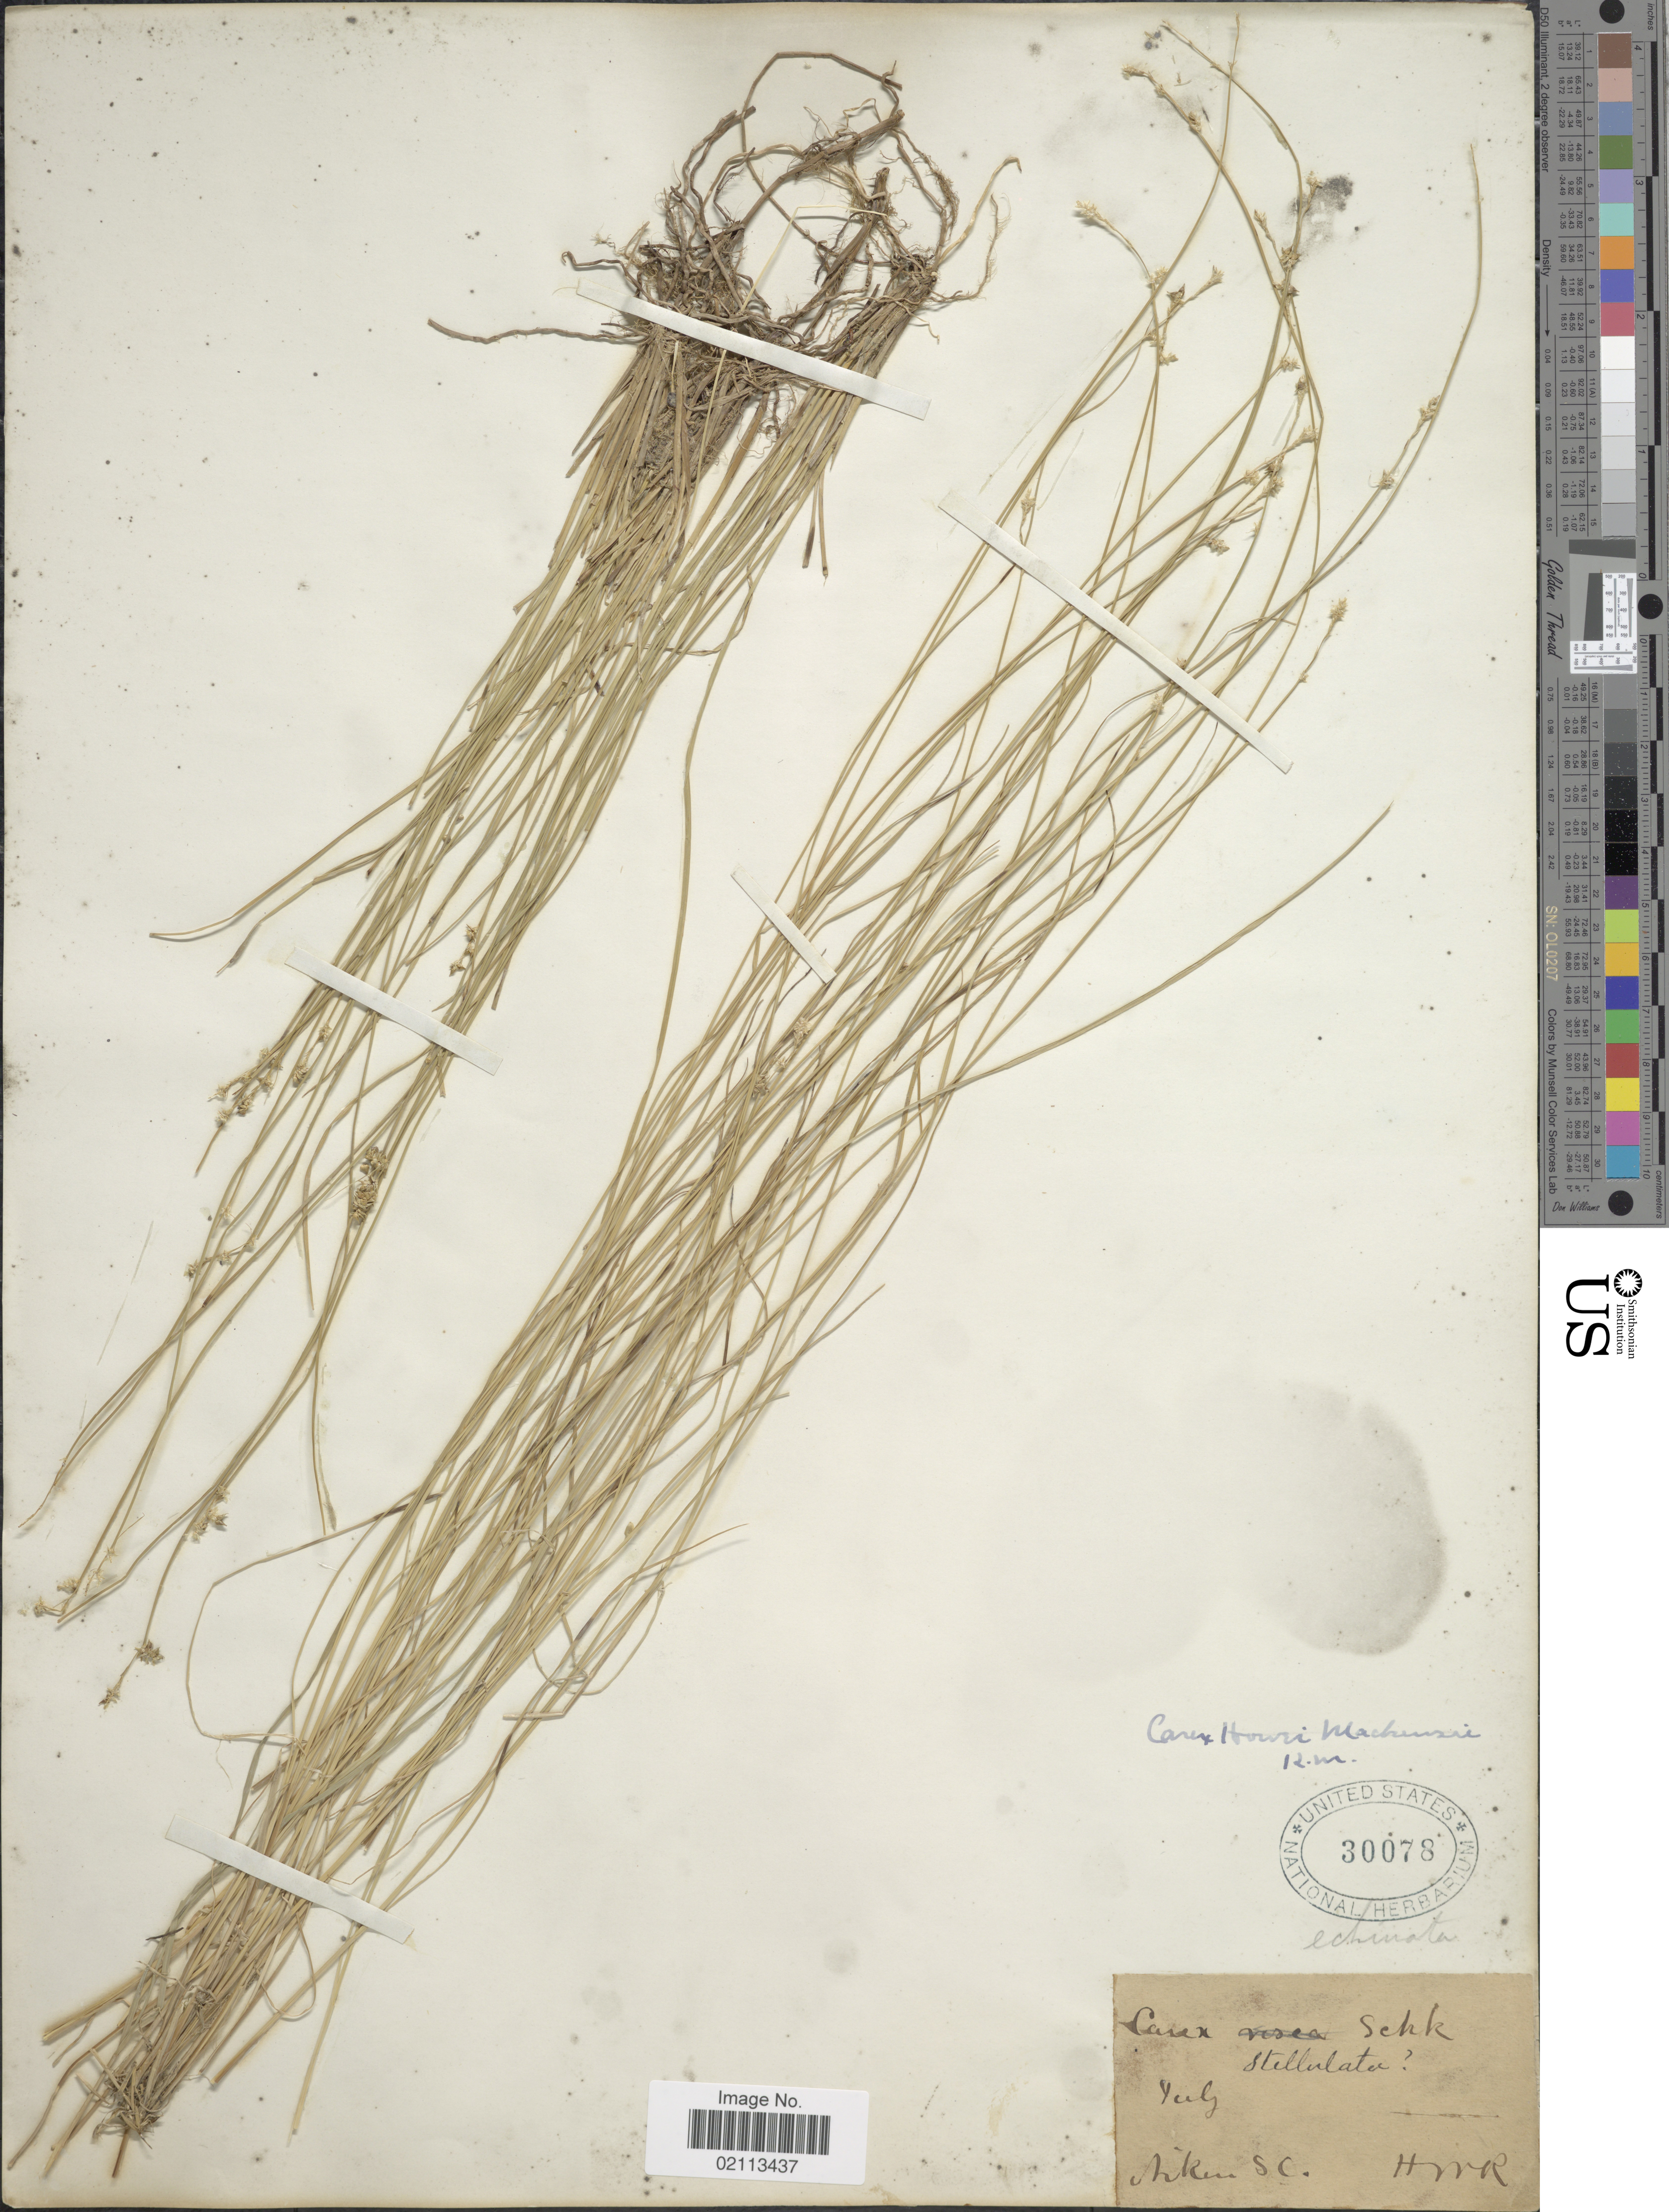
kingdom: Plantae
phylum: Tracheophyta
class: Liliopsida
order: Poales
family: Cyperaceae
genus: Carex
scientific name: Carex howei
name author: Mack.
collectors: H. W. R.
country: United States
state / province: South Carolina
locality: Aiken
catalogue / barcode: US 30078